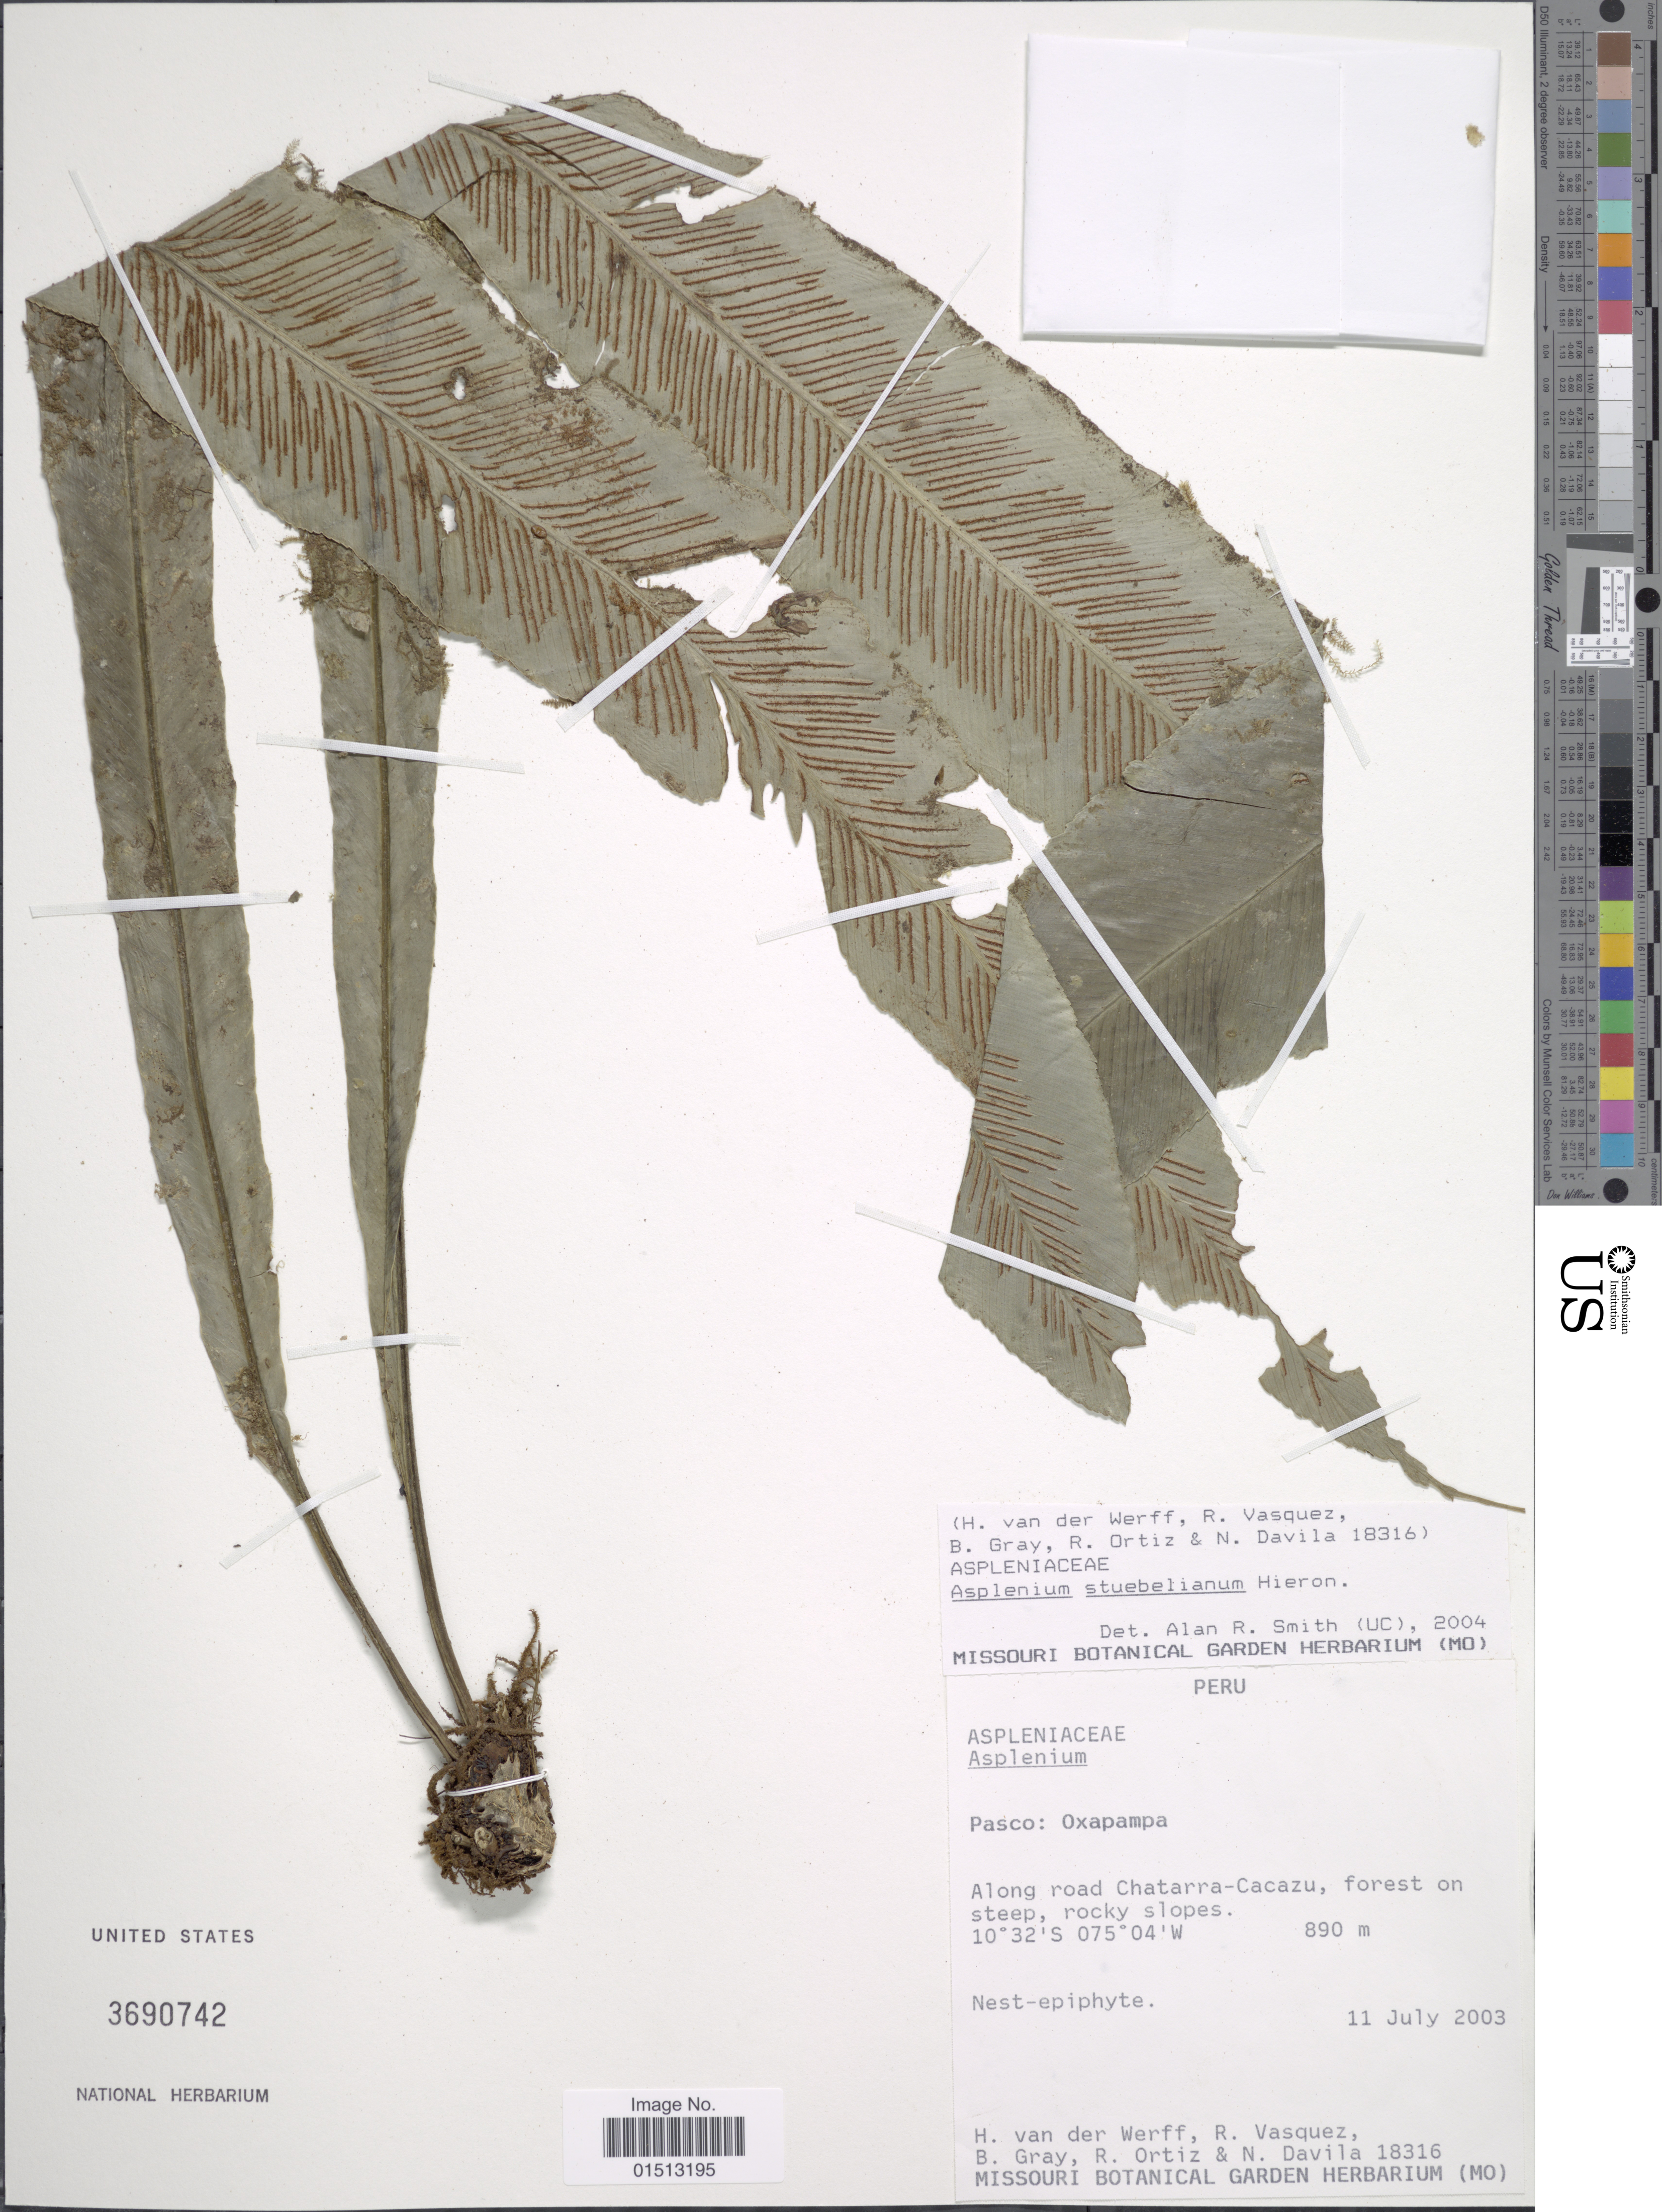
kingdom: Plantae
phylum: Tracheophyta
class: Polypodiopsida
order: Polypodiales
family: Aspleniaceae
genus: Asplenium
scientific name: Asplenium stuebelianum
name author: Hieron.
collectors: H. van der Werff, R. Vasquez, B. Gray, R. Ortíz & N. Dávila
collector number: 18316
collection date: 2003-07-11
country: Peru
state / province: Pasco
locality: Oxapampa, along road Chatarra-Cacazu.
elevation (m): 890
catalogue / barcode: US 3690742